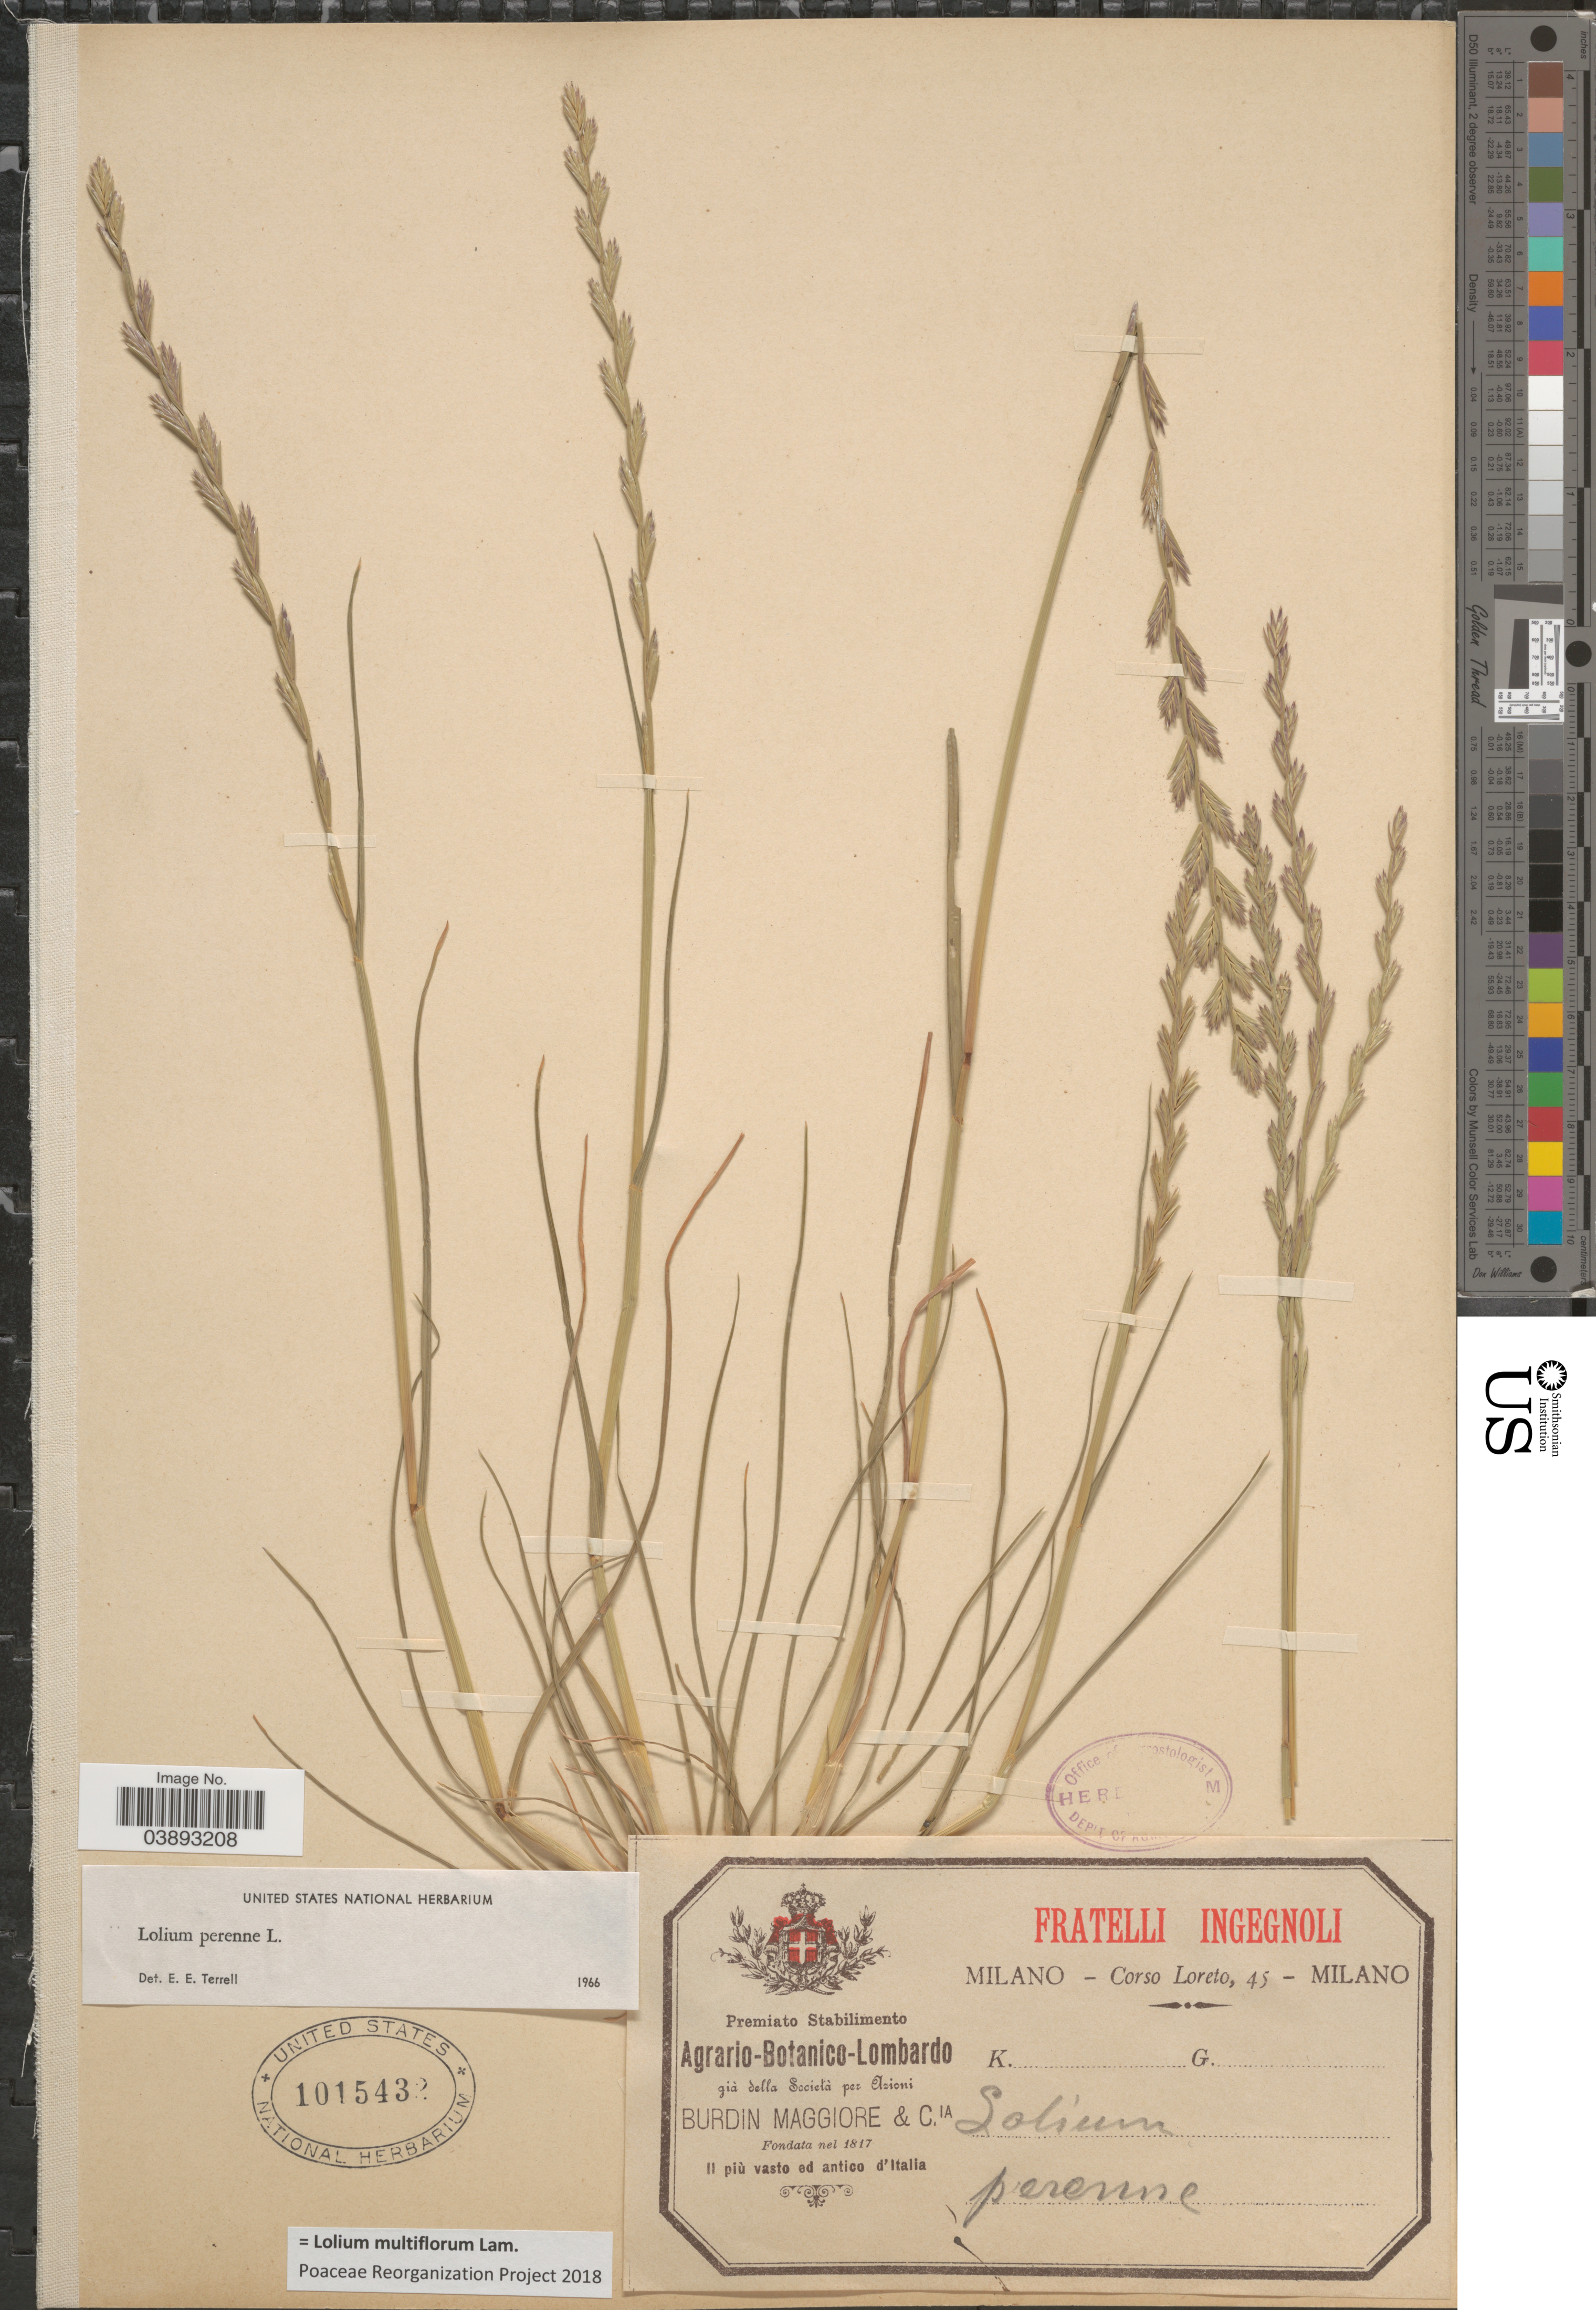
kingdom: Plantae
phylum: Tracheophyta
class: Liliopsida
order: Poales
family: Poaceae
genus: Lolium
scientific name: Lolium multiflorum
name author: Lam.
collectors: Loreto, C.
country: Italy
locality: Milano.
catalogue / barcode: US 1015432